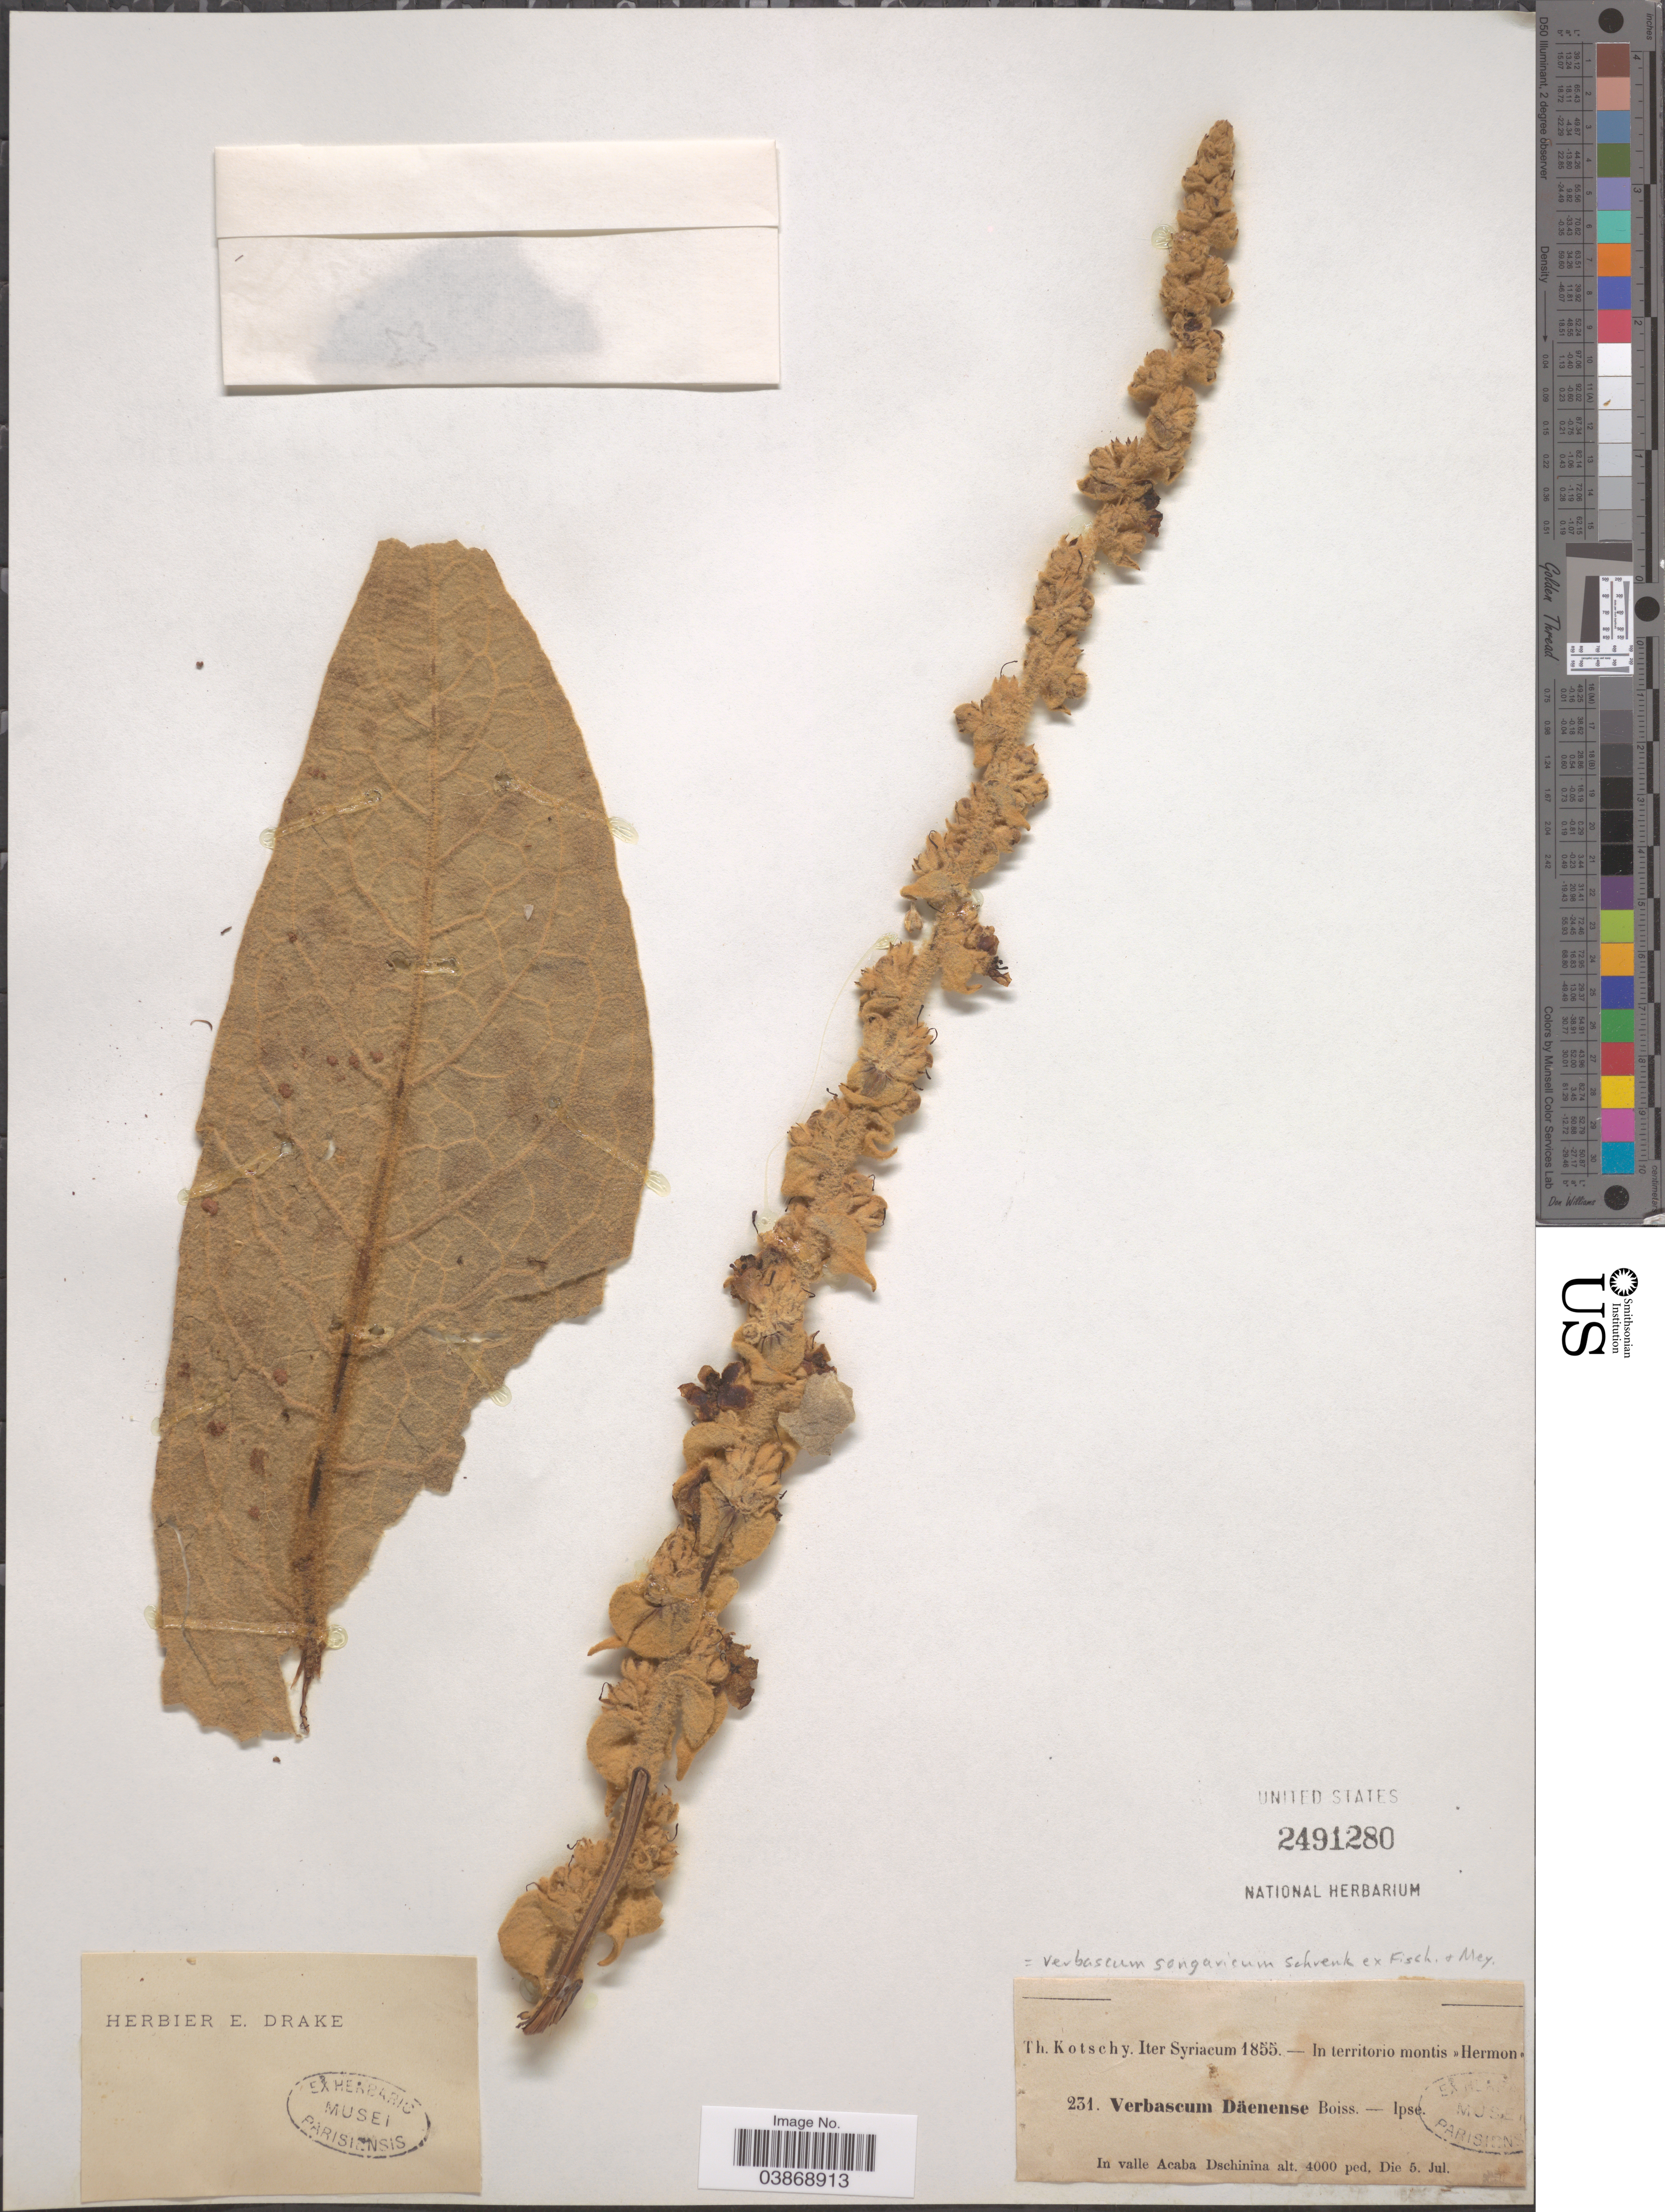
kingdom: Plantae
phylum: Tracheophyta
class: Magnoliopsida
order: Lamiales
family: Scrophulariaceae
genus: Verbascum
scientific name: Verbascum songaricum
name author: Schrenk ex Fisch. & C.A. Mey.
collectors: K. G. Kotschy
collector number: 231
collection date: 1855-07-05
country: Syria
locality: In territoria montis »Hermon«. In valle Acaba Dschinina.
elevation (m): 1219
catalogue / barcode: US 2491280